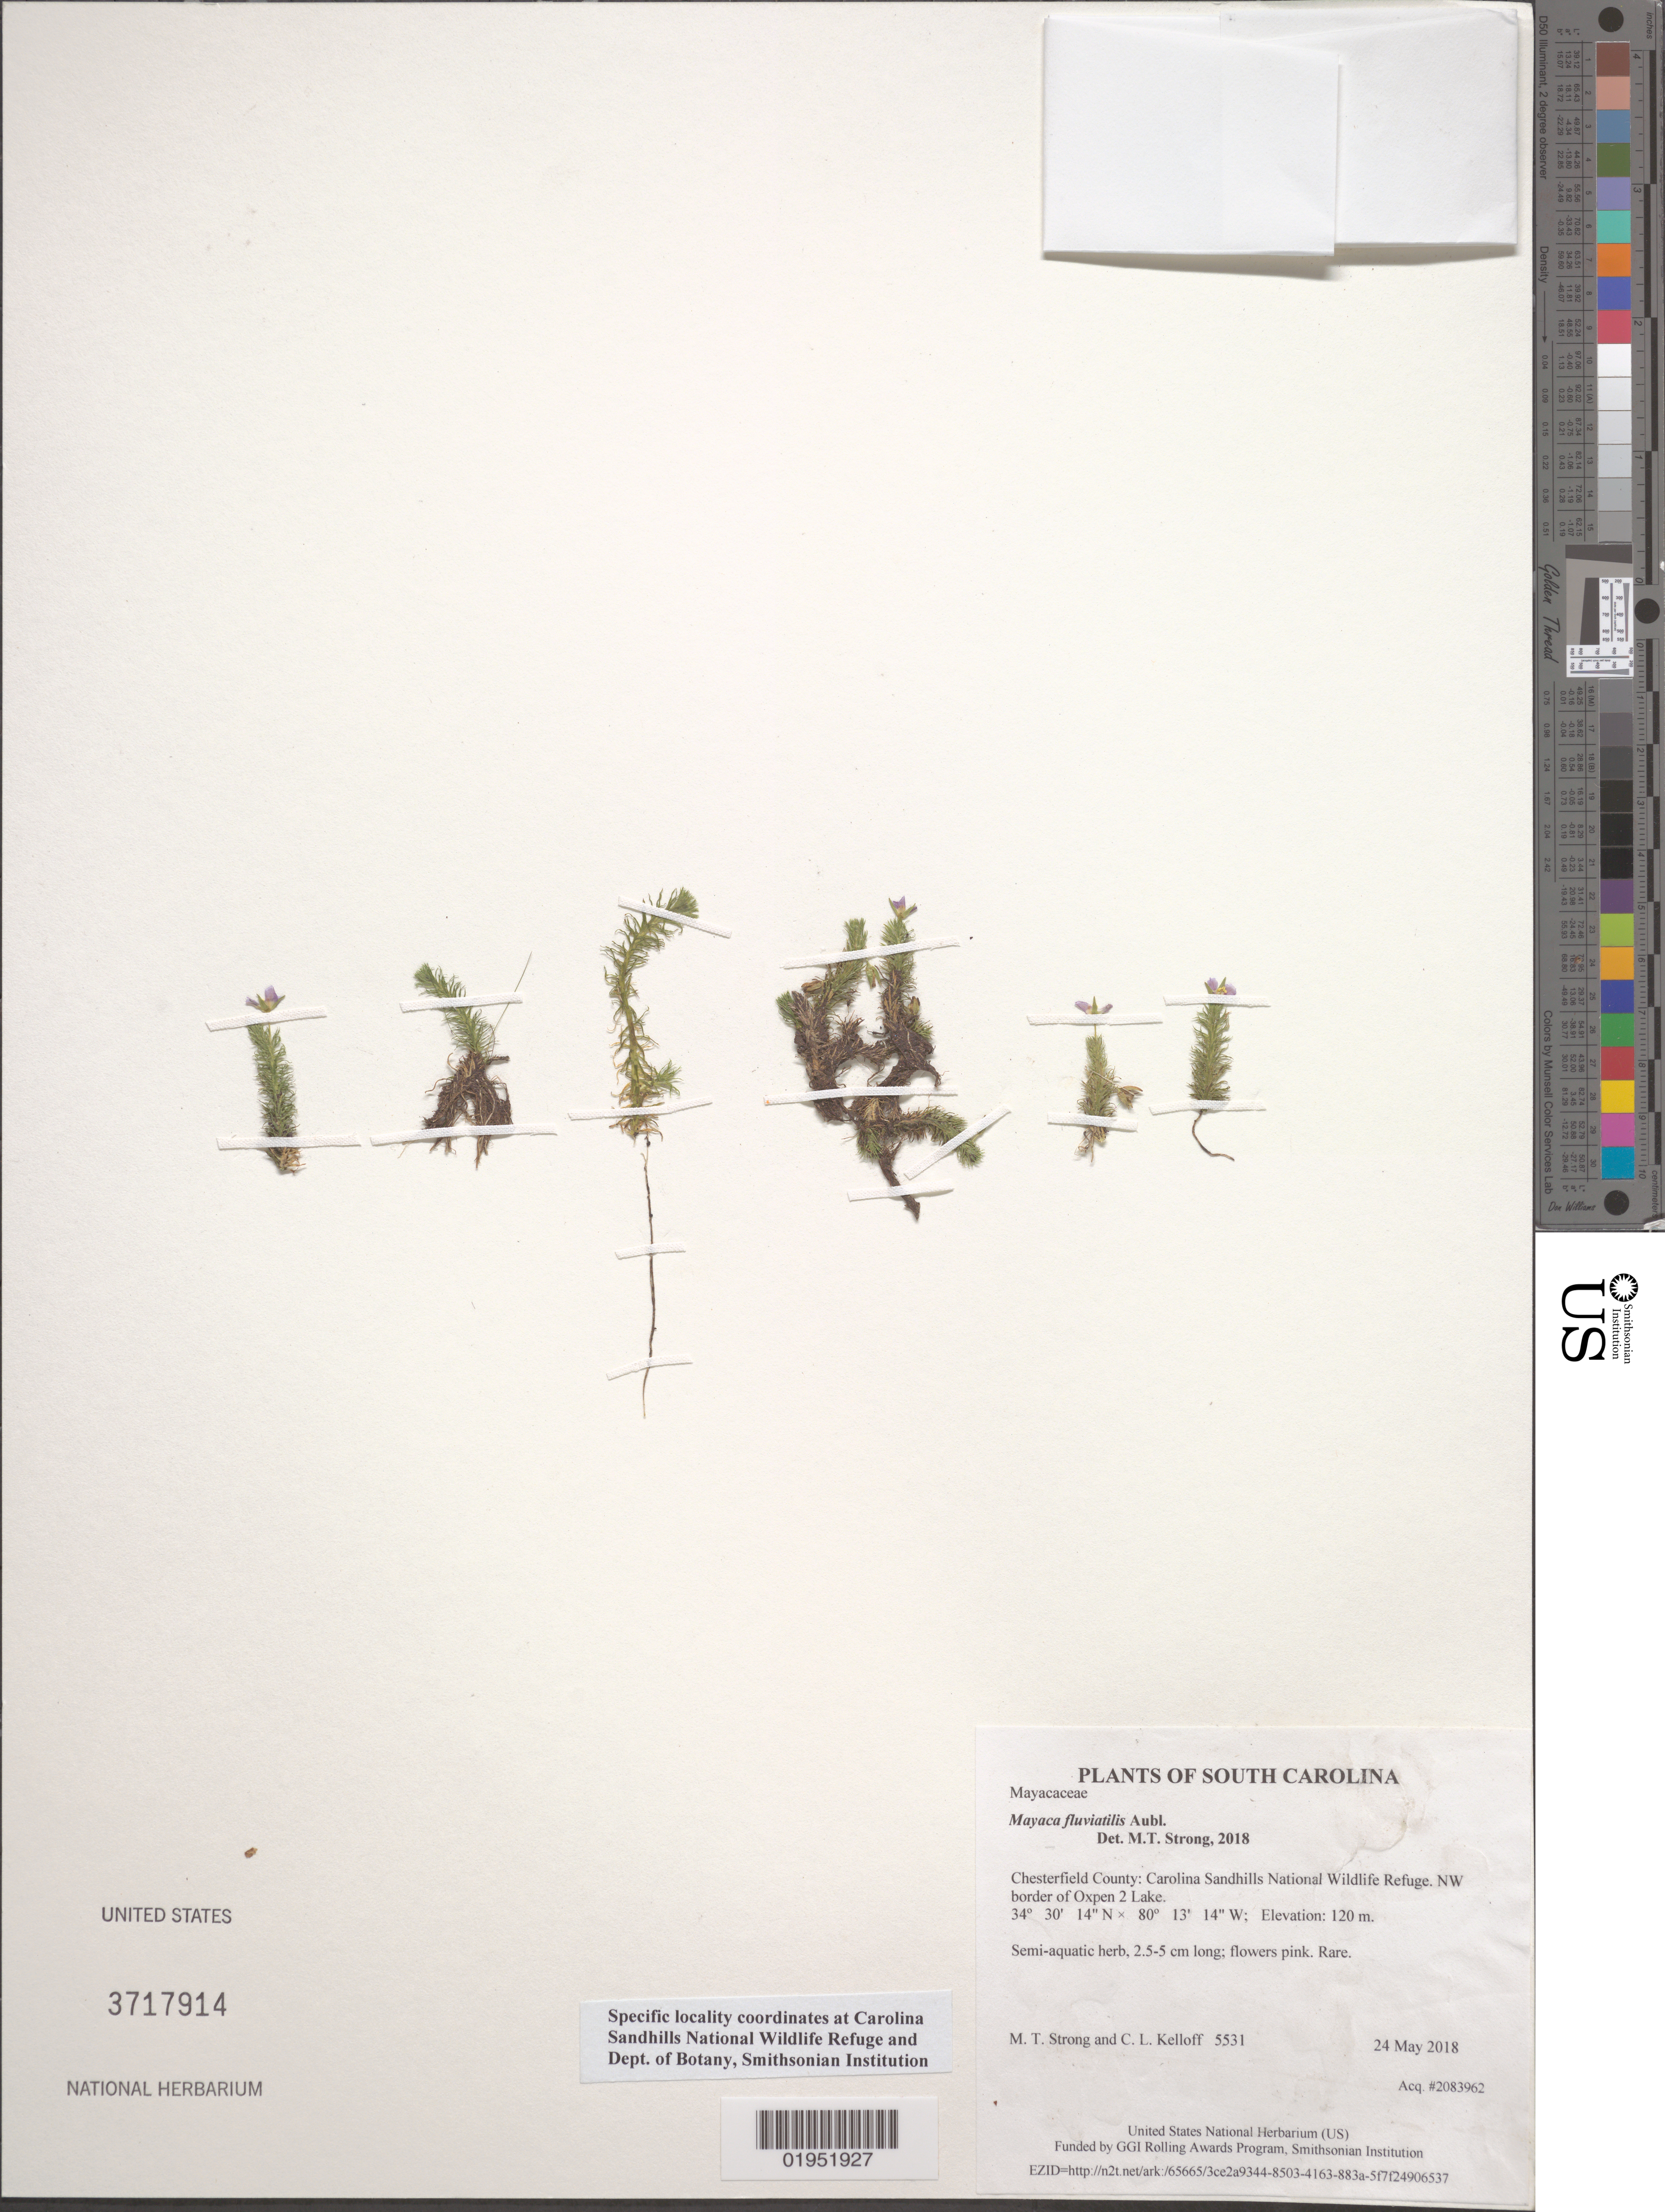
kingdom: Plantae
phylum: Tracheophyta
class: Liliopsida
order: Poales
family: Mayacaceae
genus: Mayaca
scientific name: Mayaca fluviatilis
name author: Aubl.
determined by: Strong, Mark T., (BOT), Smithsonian Institution - National Museum of Natural History (UNITED STATES)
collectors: M. T. Strong & C. L. Kelloff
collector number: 5531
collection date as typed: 24 May 2018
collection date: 2018-05-24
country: United States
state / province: South Carolina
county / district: Chesterfield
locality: Carolina Sandhills National Wildlife Refuge. NW border of Oxpen 2 Lake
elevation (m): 120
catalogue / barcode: US 3717914